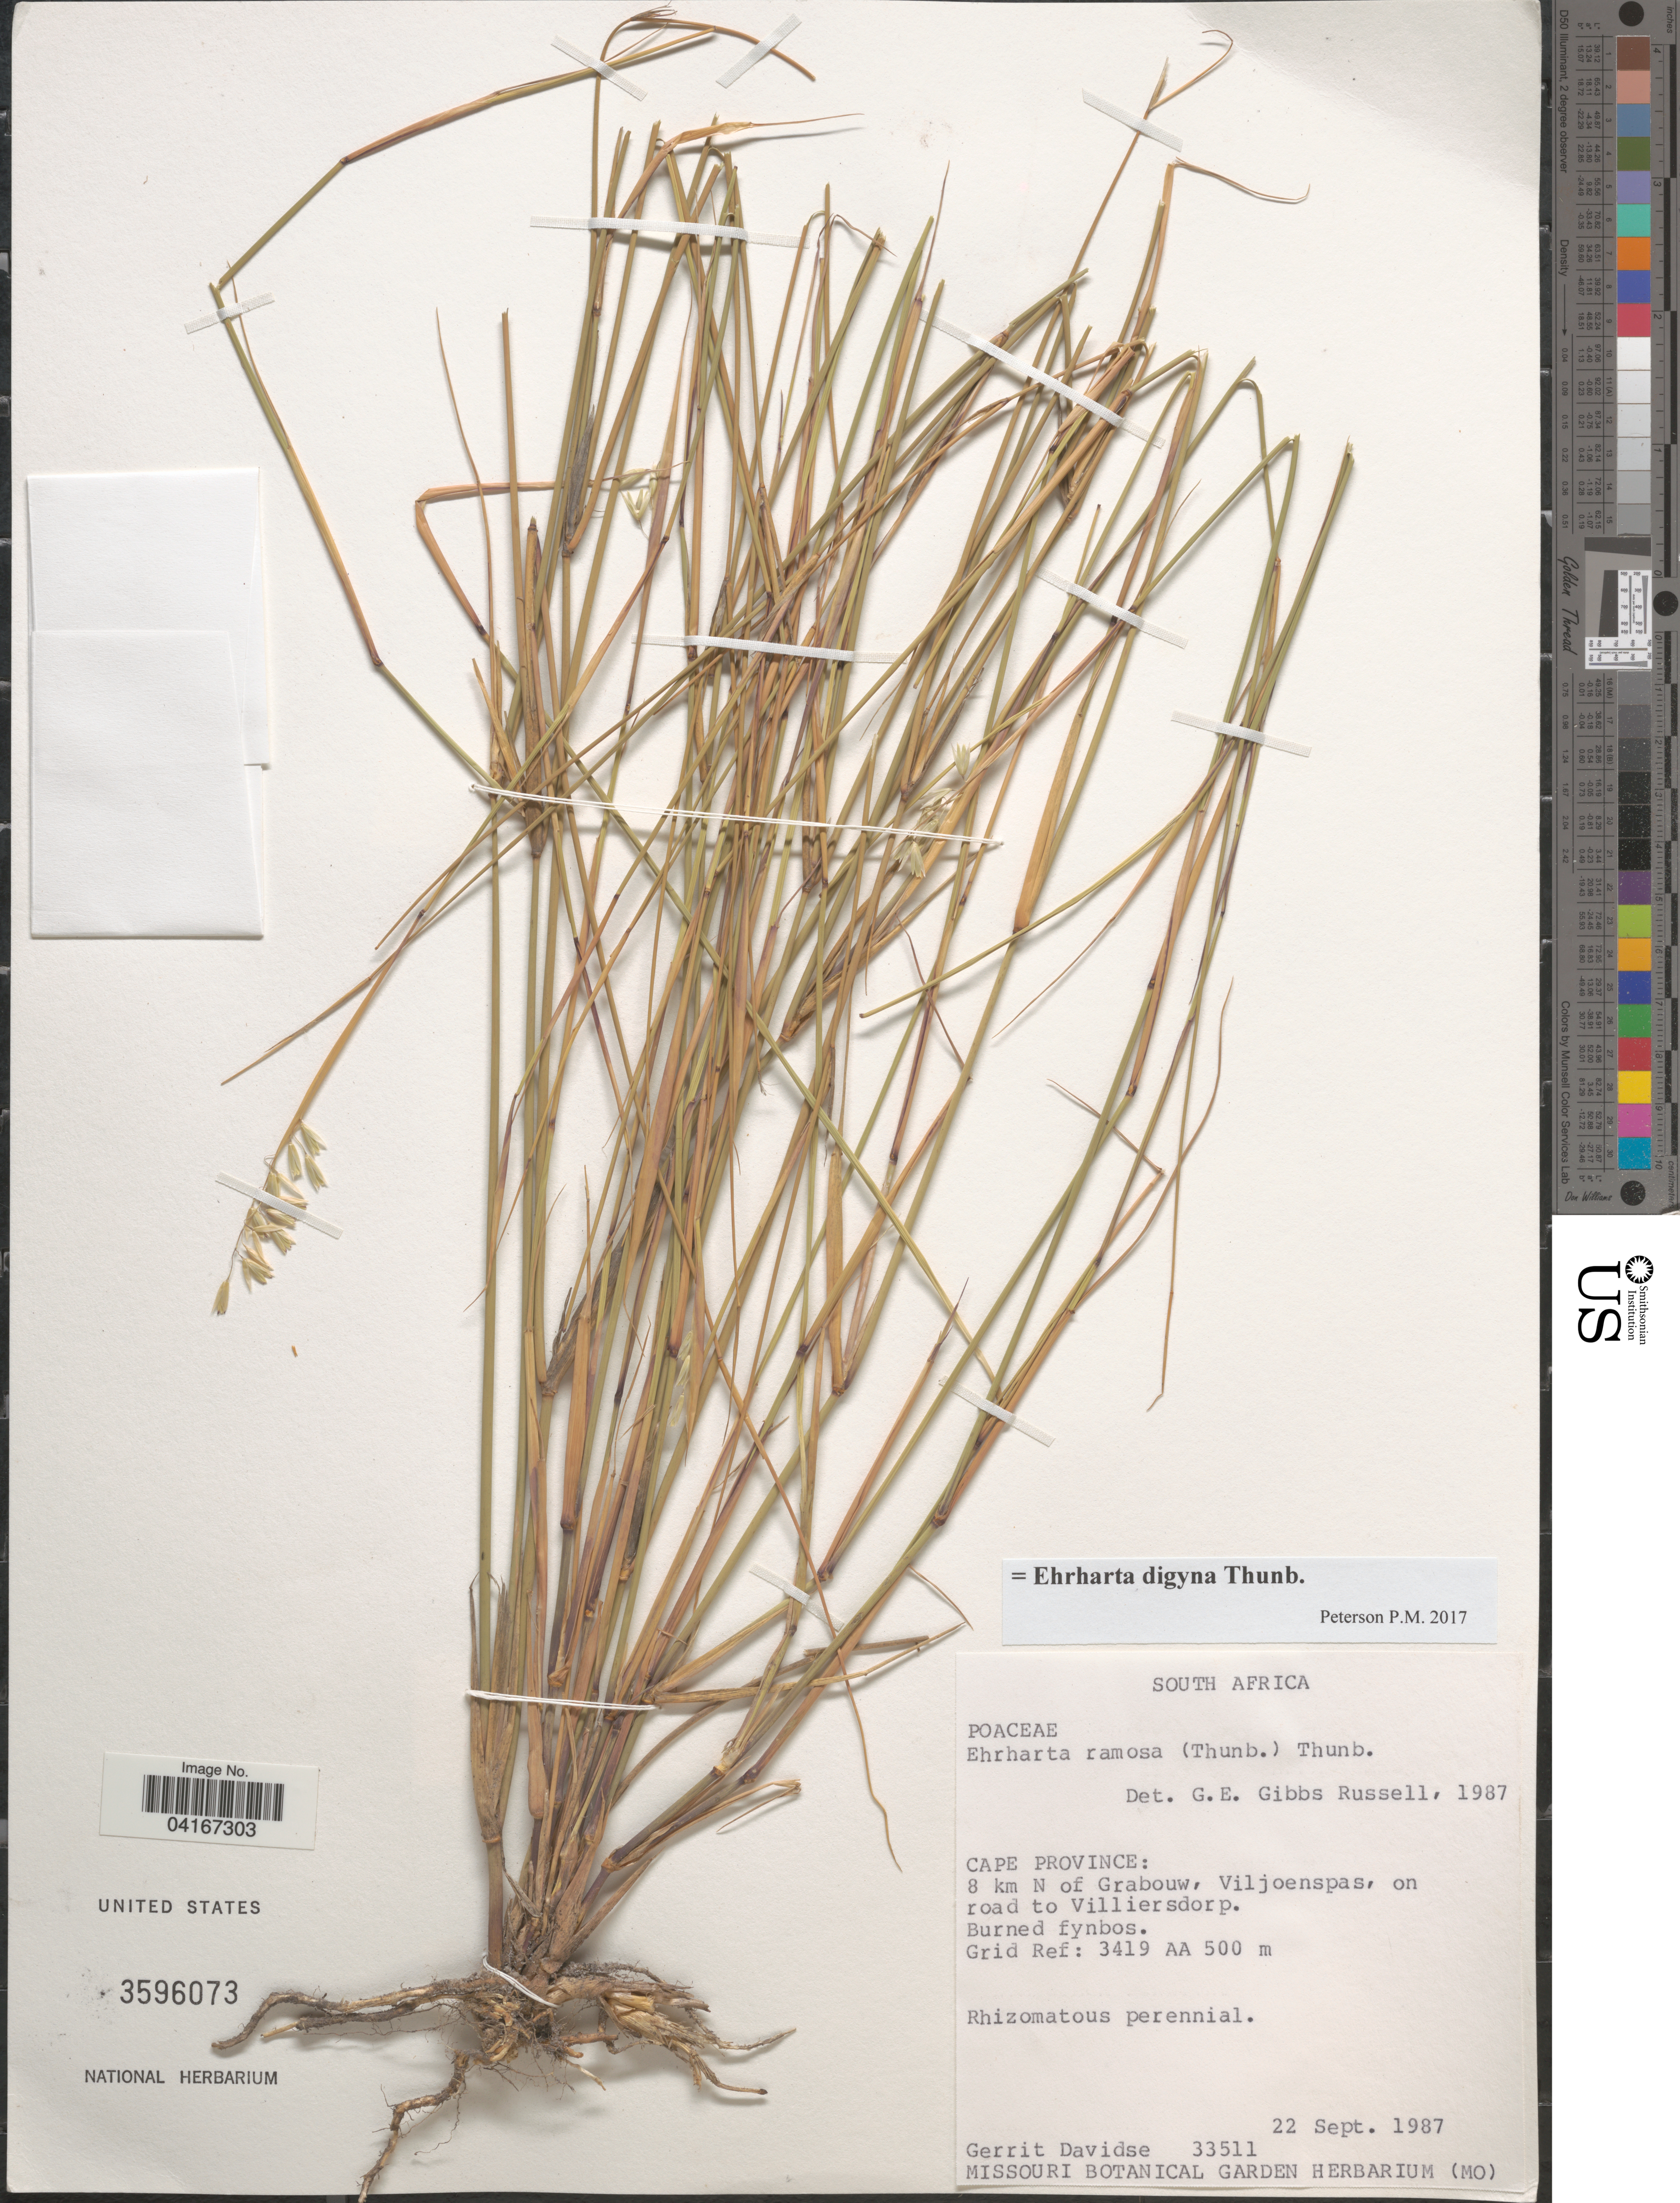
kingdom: Plantae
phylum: Tracheophyta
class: Liliopsida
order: Poales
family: Poaceae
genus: Ehrharta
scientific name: Ehrharta digyna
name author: Thunb.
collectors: G. Davidse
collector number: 33511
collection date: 1987-09-22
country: South Africa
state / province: Western Cape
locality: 8 km N of Grabouw, Viljoenpas, on road to Villiersdorp. Grid Ref: 3419 AA.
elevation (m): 500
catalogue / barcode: US 3596073